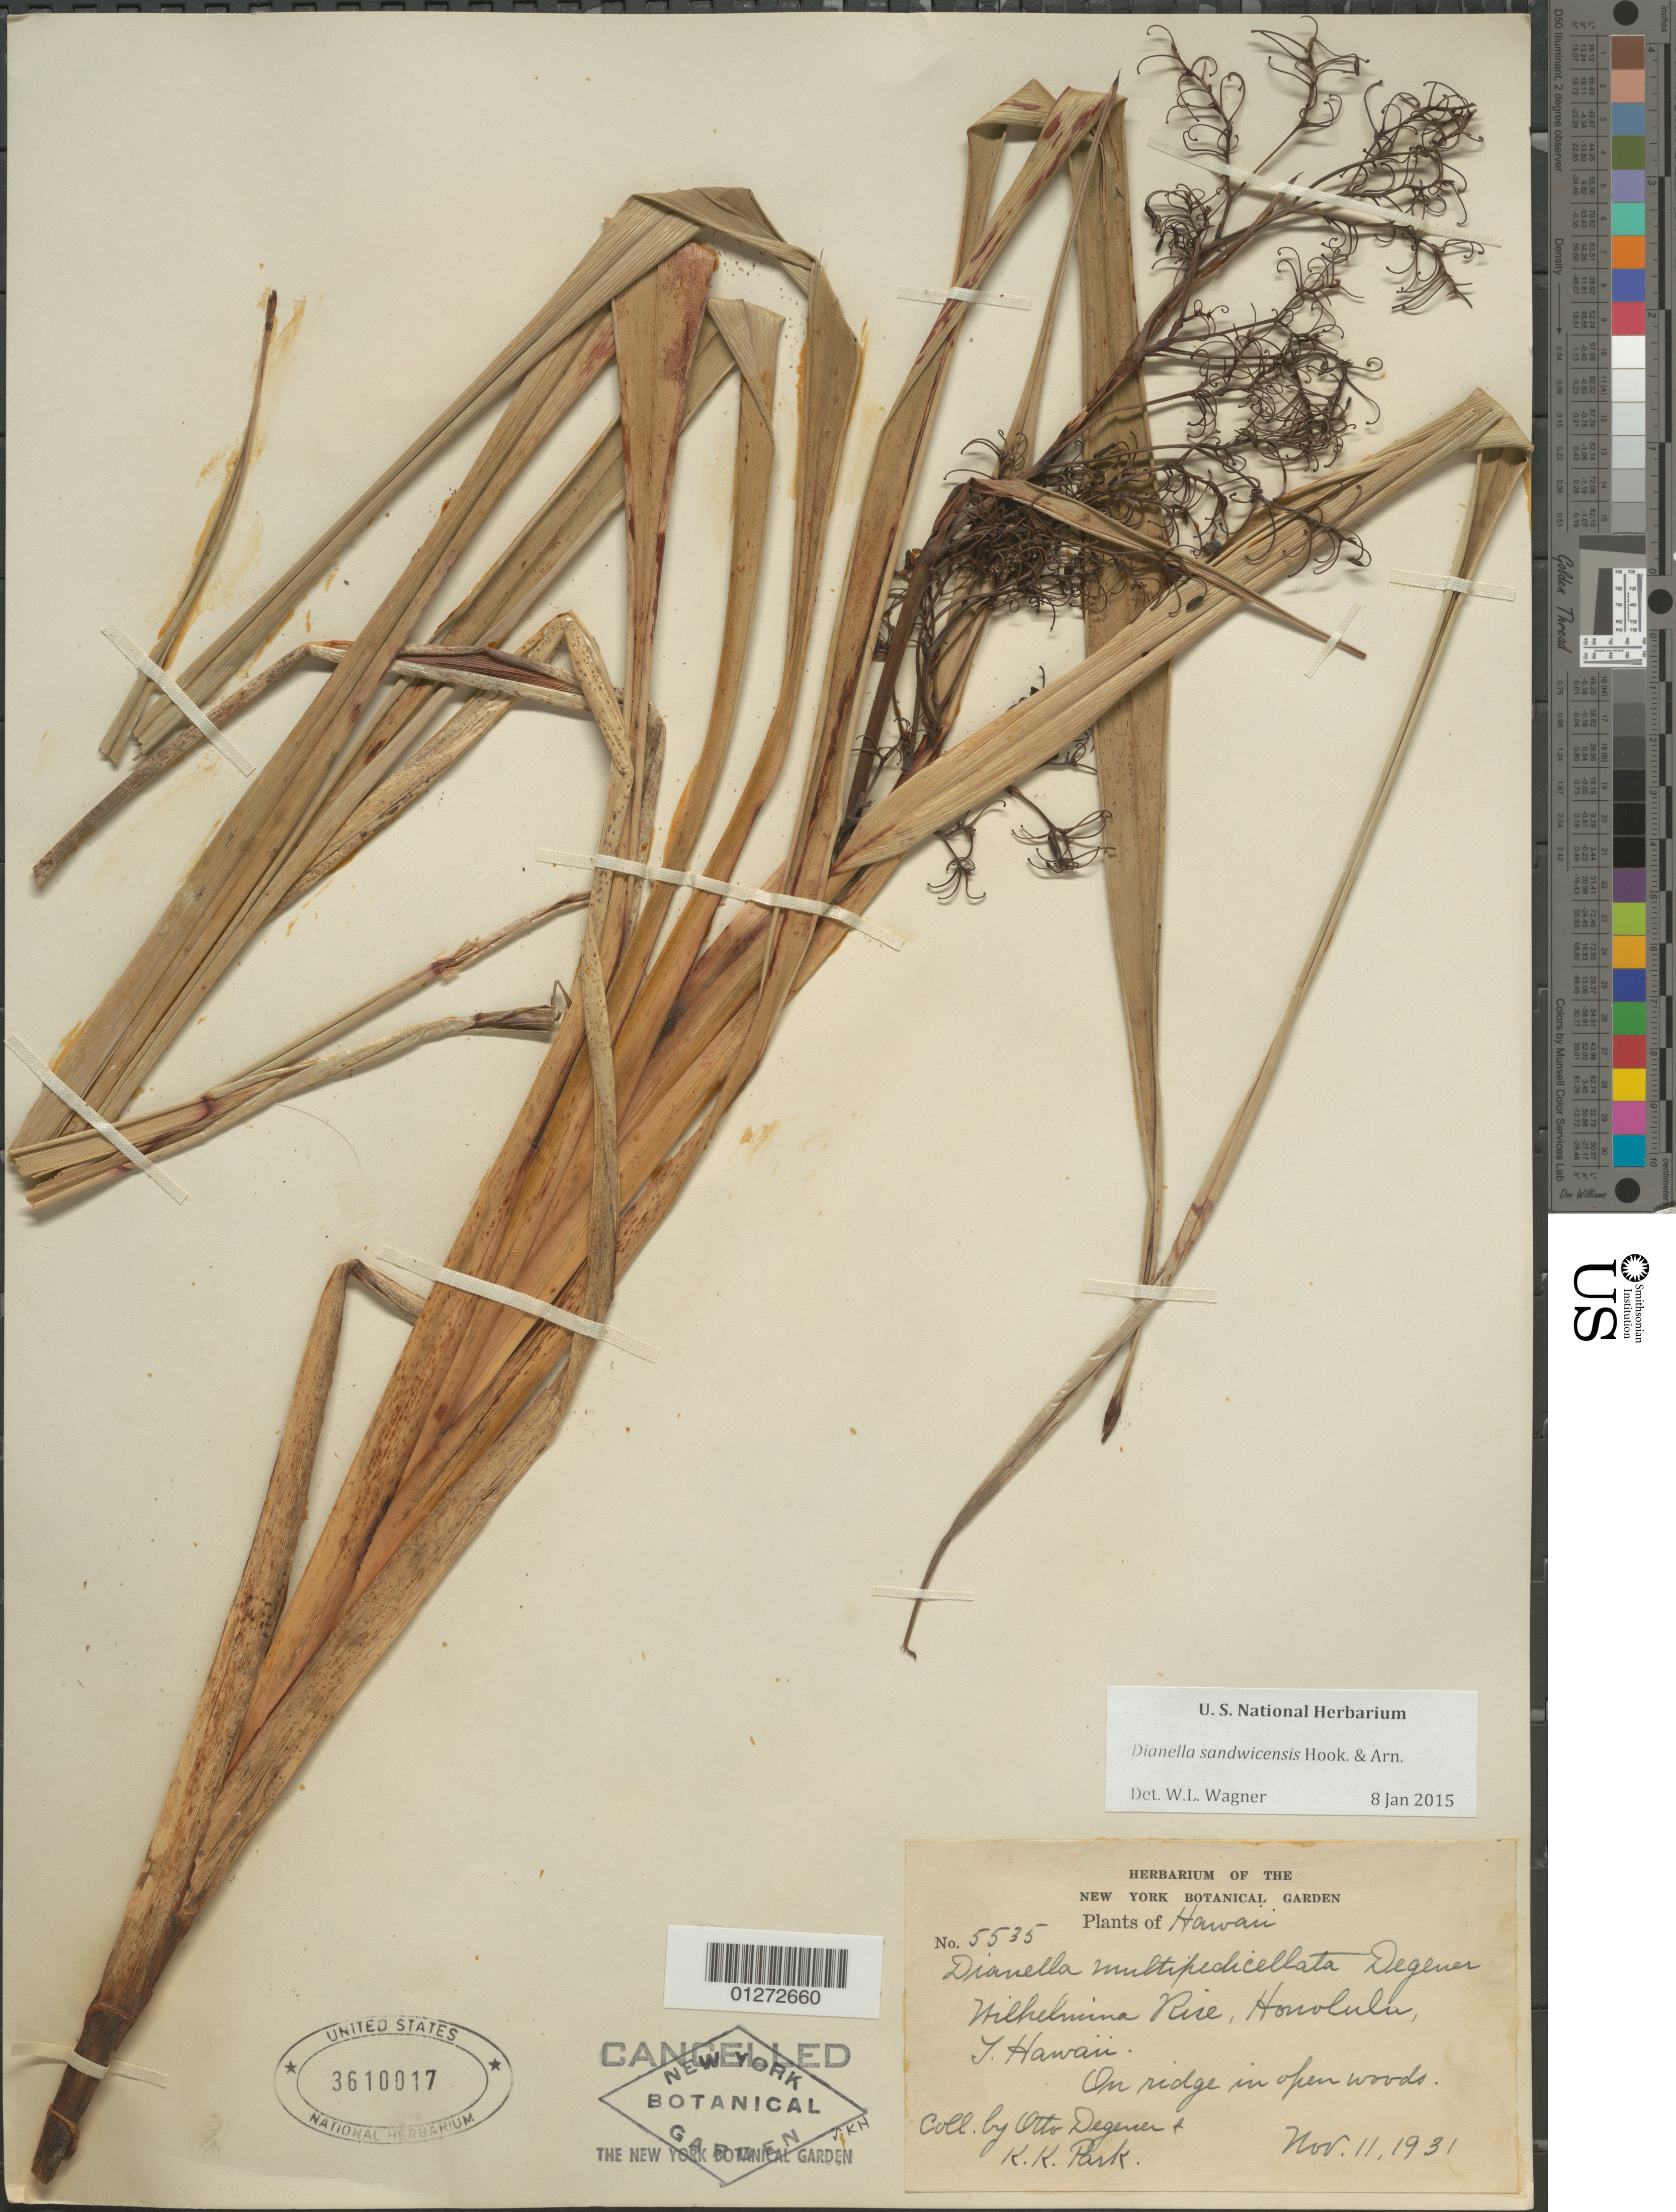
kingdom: Plantae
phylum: Tracheophyta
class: Liliopsida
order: Asparagales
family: Asphodelaceae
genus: Dianella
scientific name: Dianella sandwicensis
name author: Hook. & Arn.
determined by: Wagner, W. L., (BOT), Smithsonian Institution - National Museum of Natural History (UNITED STATES)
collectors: O. Degener & K. Park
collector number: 5535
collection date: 1931-11-11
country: United States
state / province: Hawaii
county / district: Honolulu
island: Oahu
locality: Honolulu, Wilhelmina Rise, on ridge.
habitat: Open woods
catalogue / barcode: US 3610017